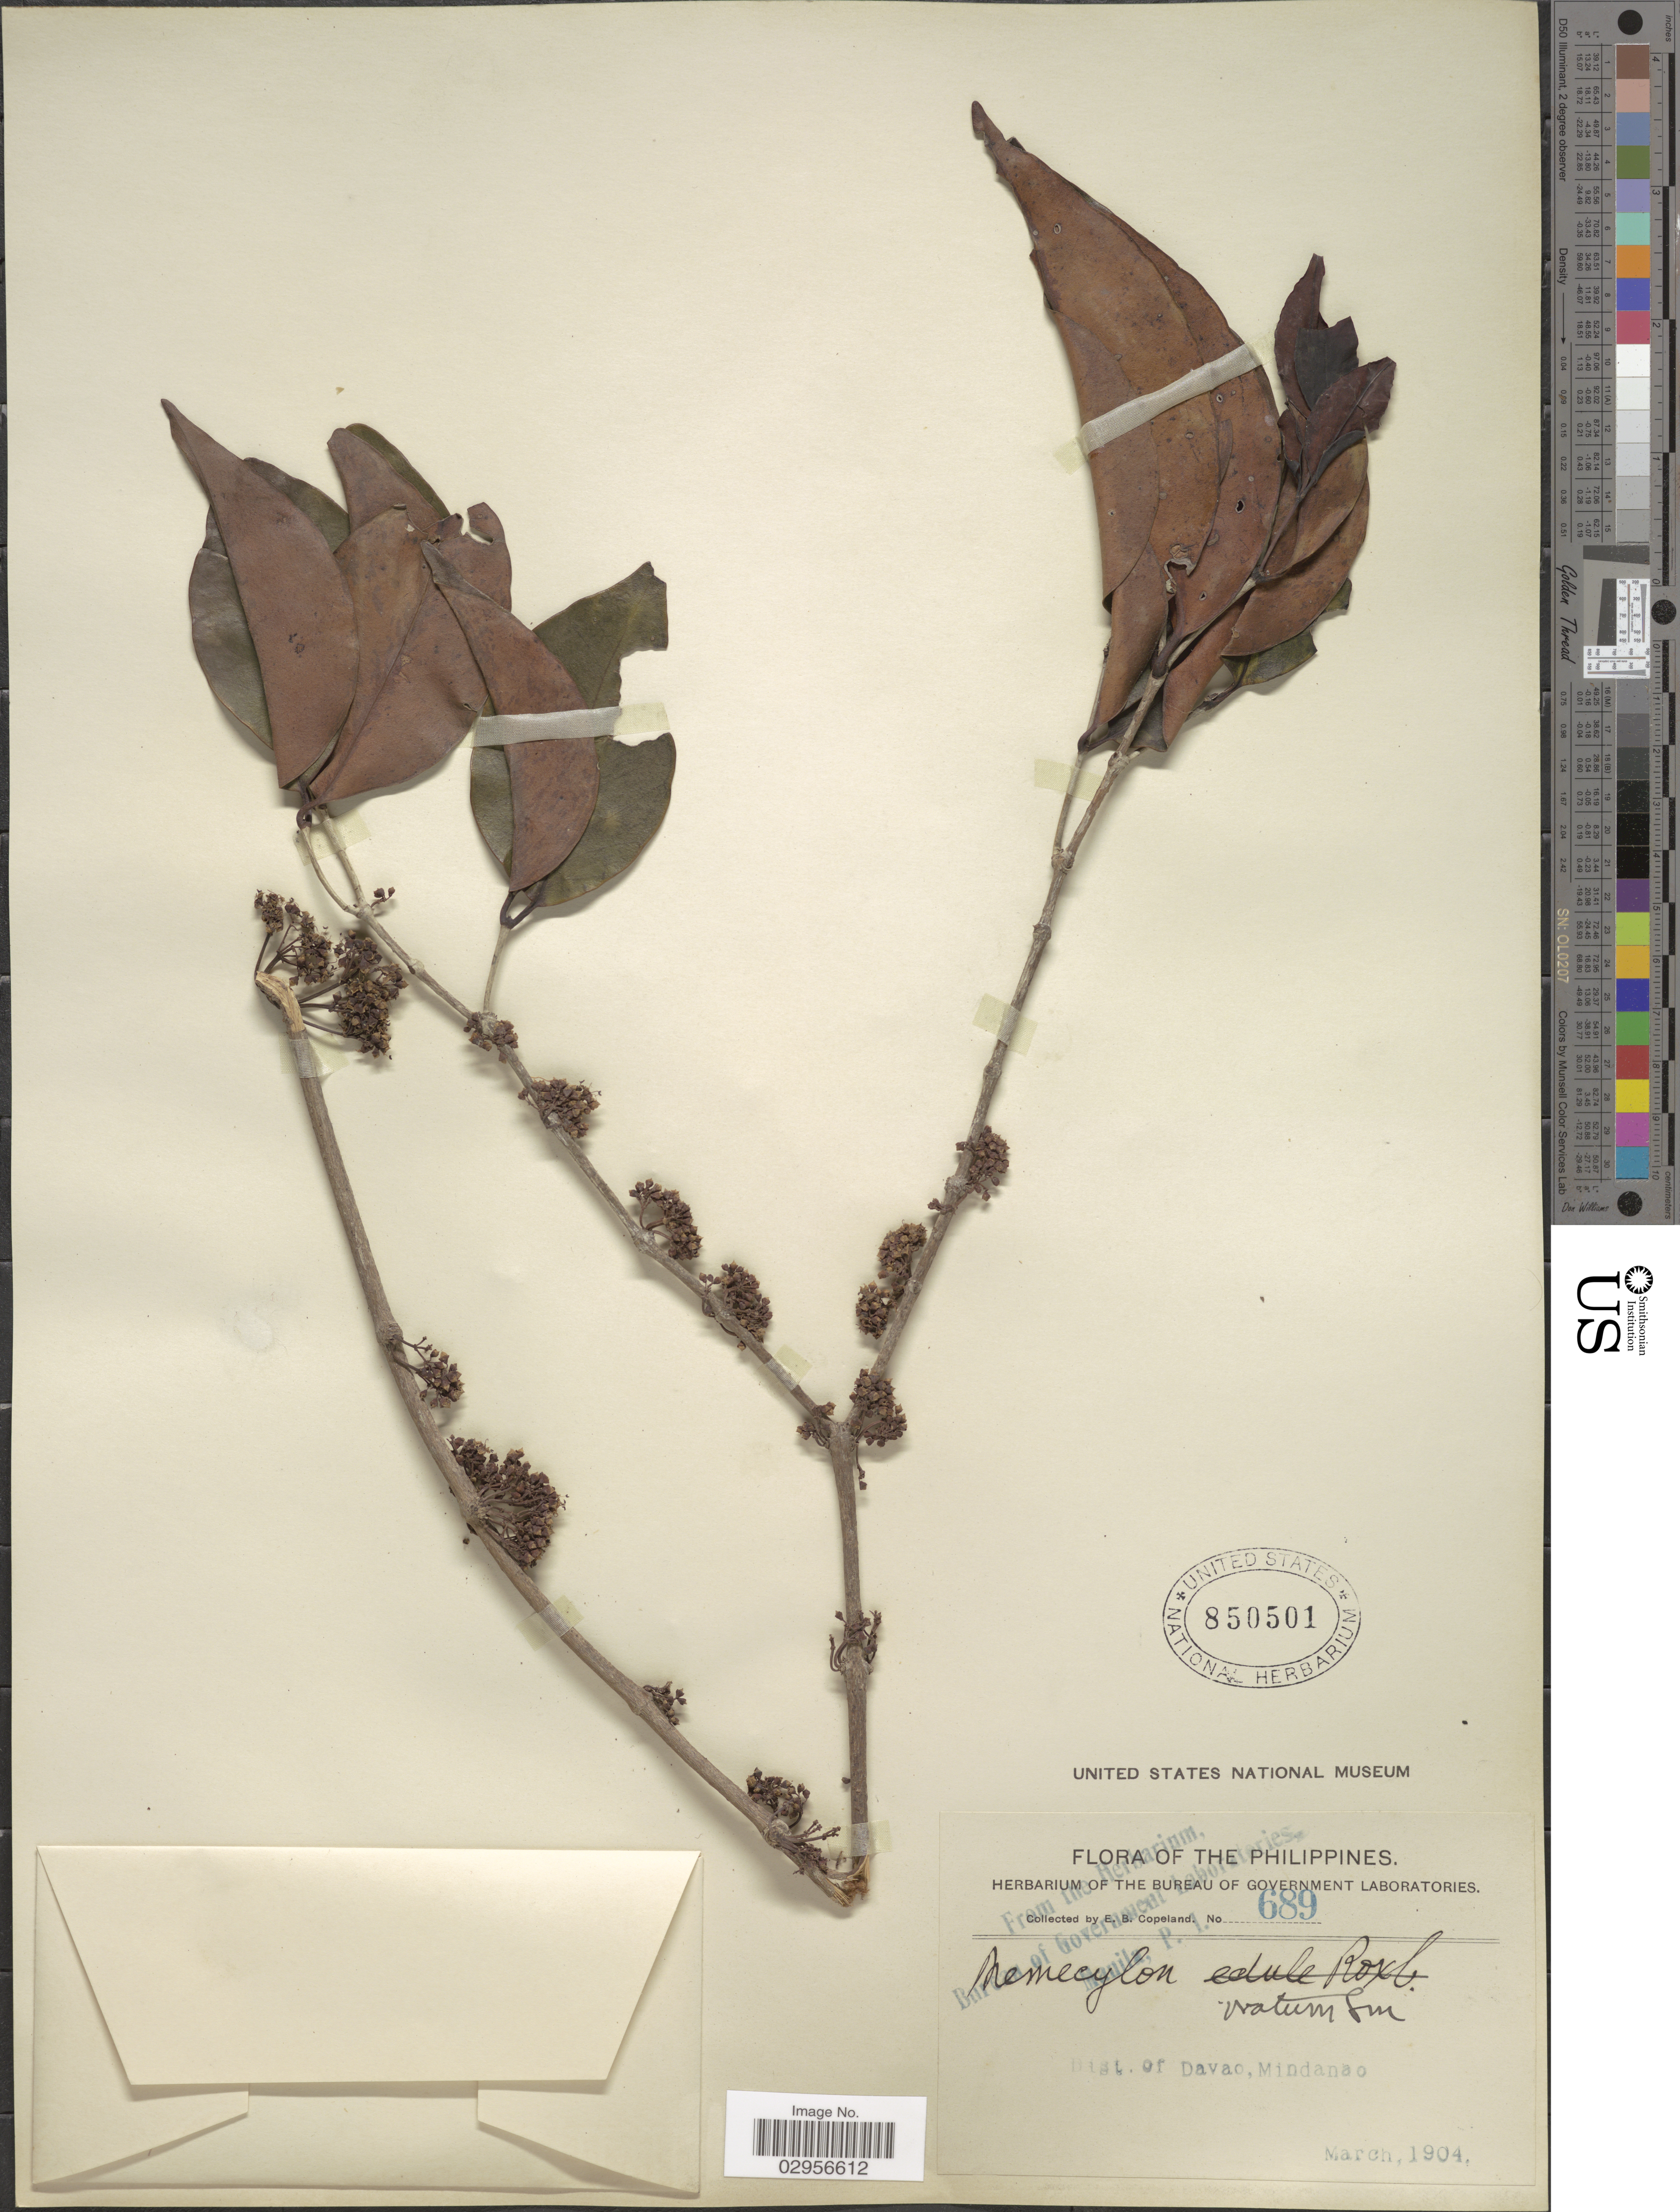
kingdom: Plantae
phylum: Tracheophyta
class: Magnoliopsida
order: Myrtales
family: Melastomataceae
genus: Memecylon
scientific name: Memecylon edule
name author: Roxb.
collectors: E. B. Copeland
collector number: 689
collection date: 1904-03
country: Philippines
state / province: Davao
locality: Dist. of Davao, Mindanao.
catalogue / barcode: US 850501